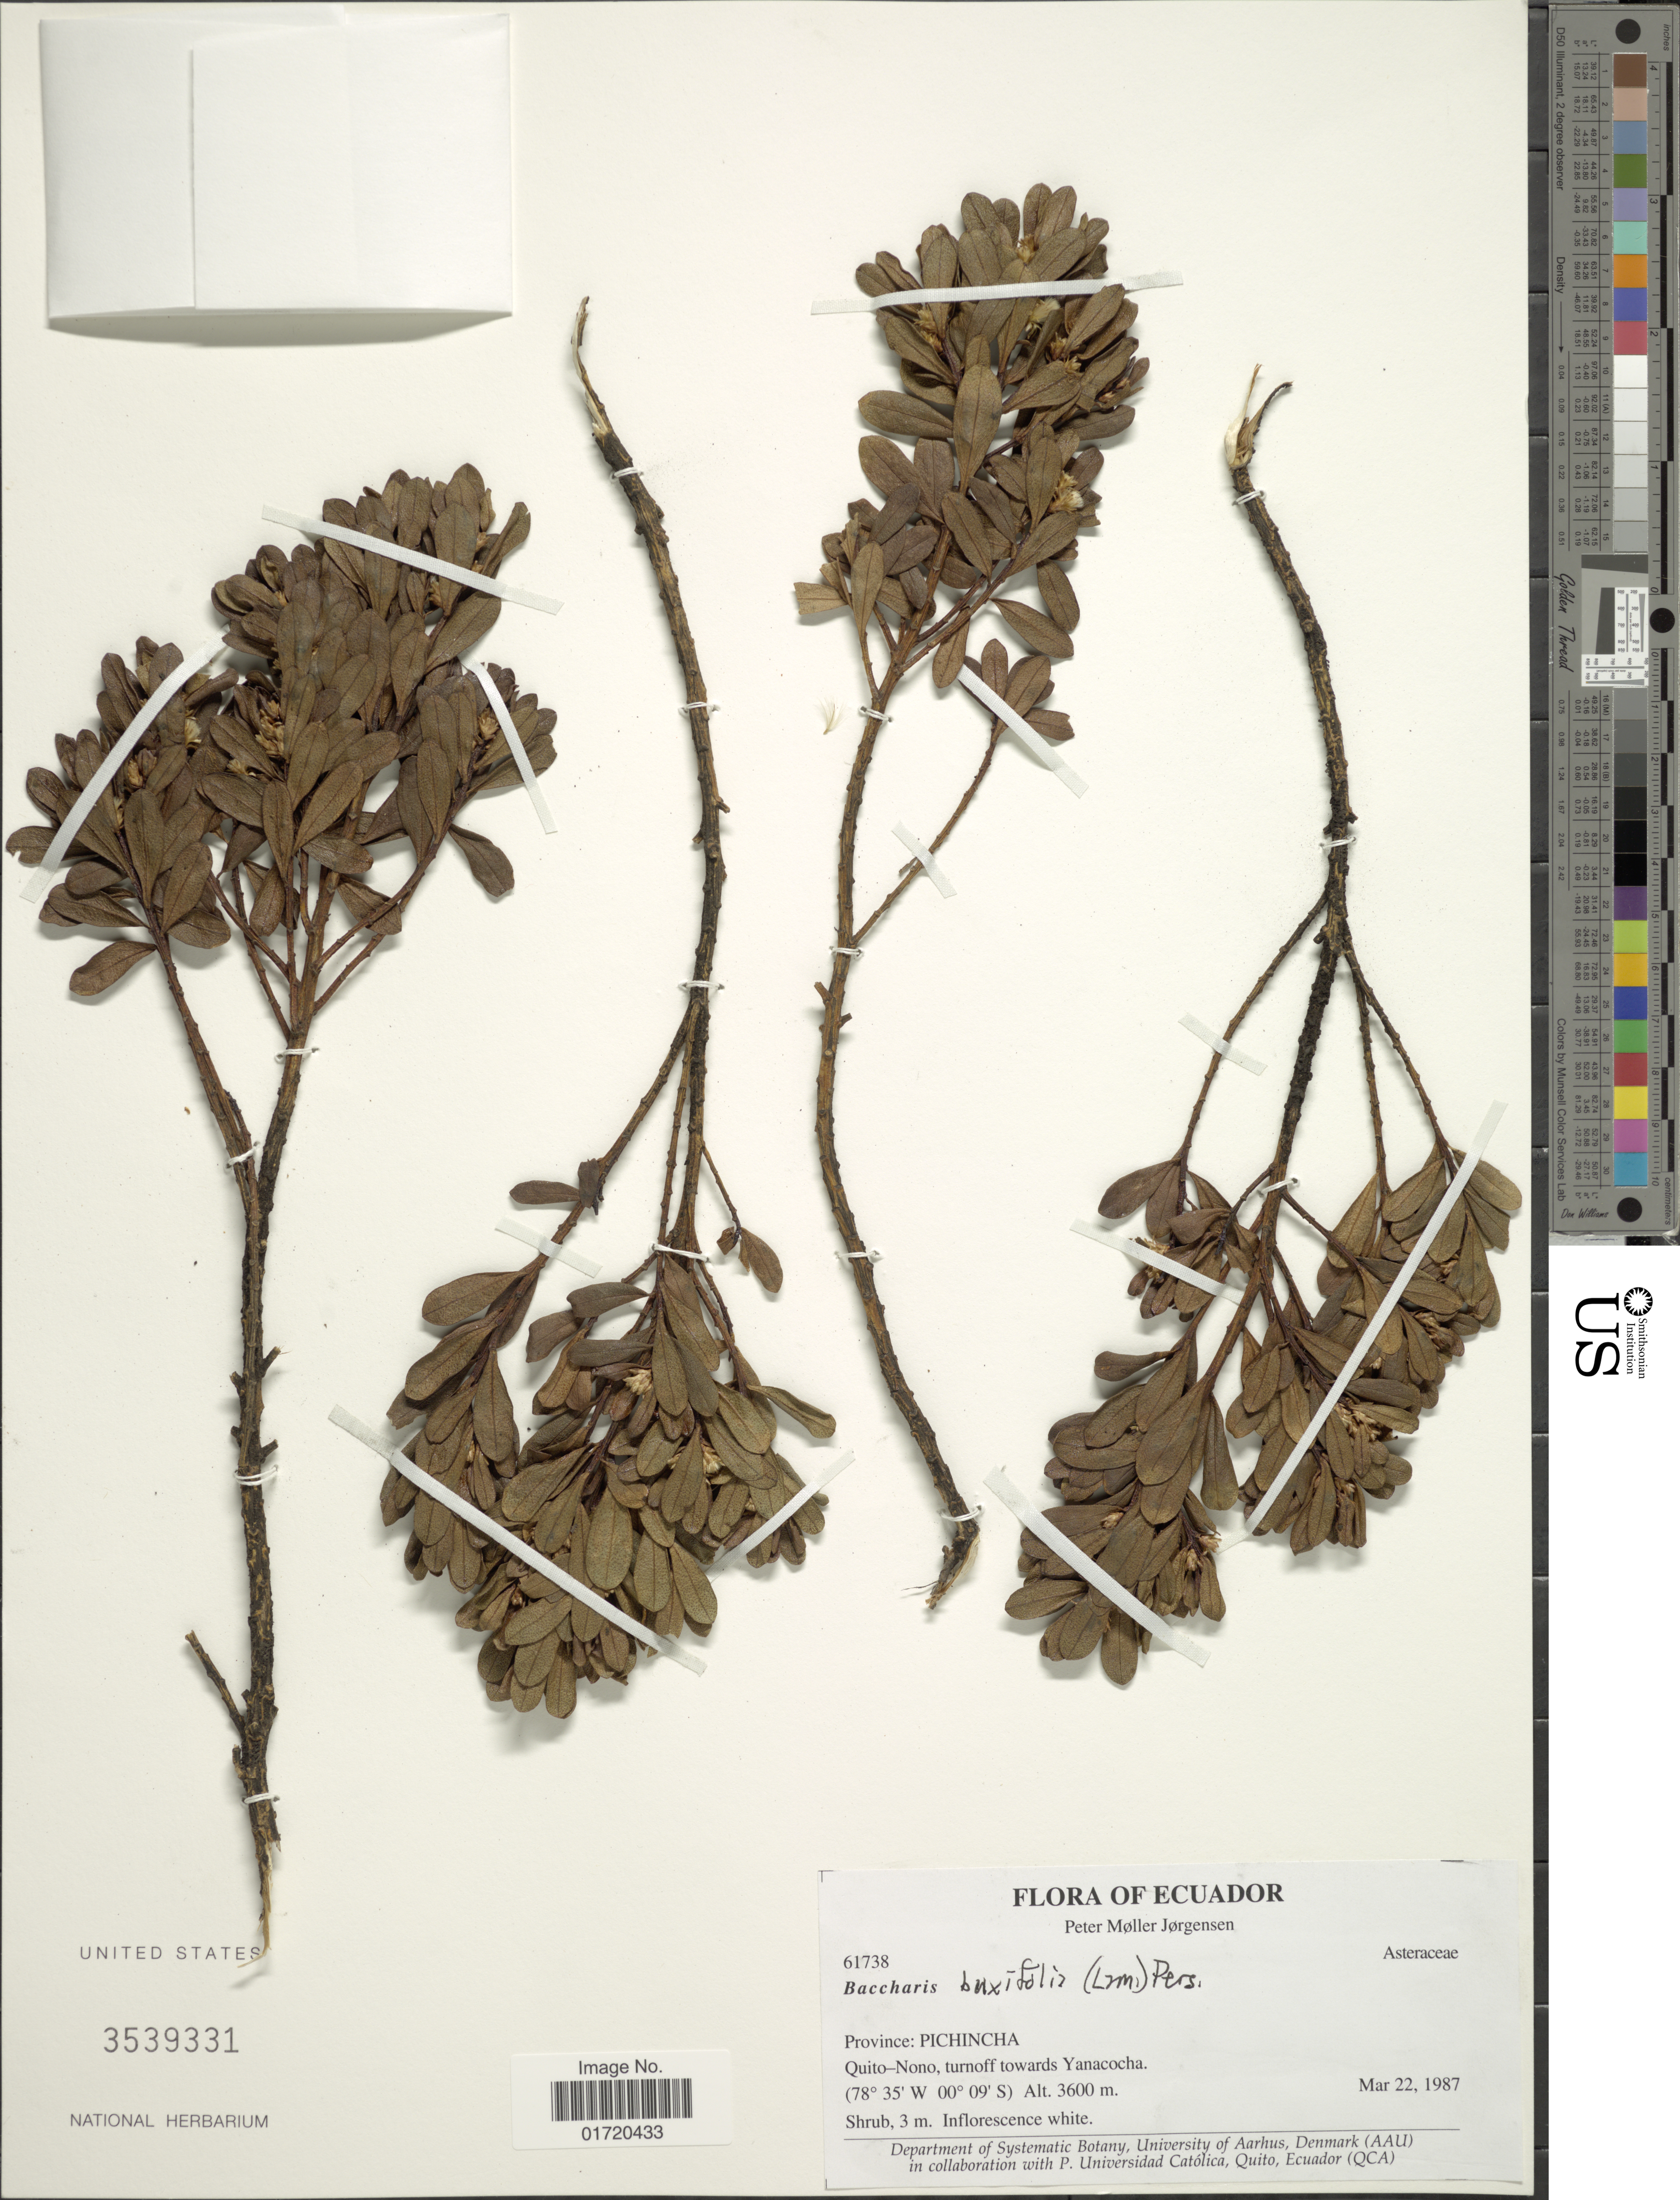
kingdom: Plantae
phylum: Tracheophyta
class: Magnoliopsida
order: Asterales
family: Asteraceae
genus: Baccharis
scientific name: Baccharis buxifolia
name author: (Lam.) Pers.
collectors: P. M. Jørgensen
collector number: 61738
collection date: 1987-03-22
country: Ecuador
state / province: Pichincha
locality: Quito-Nono, turnoff towards Yanacocha.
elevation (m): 3600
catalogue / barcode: US 3539331